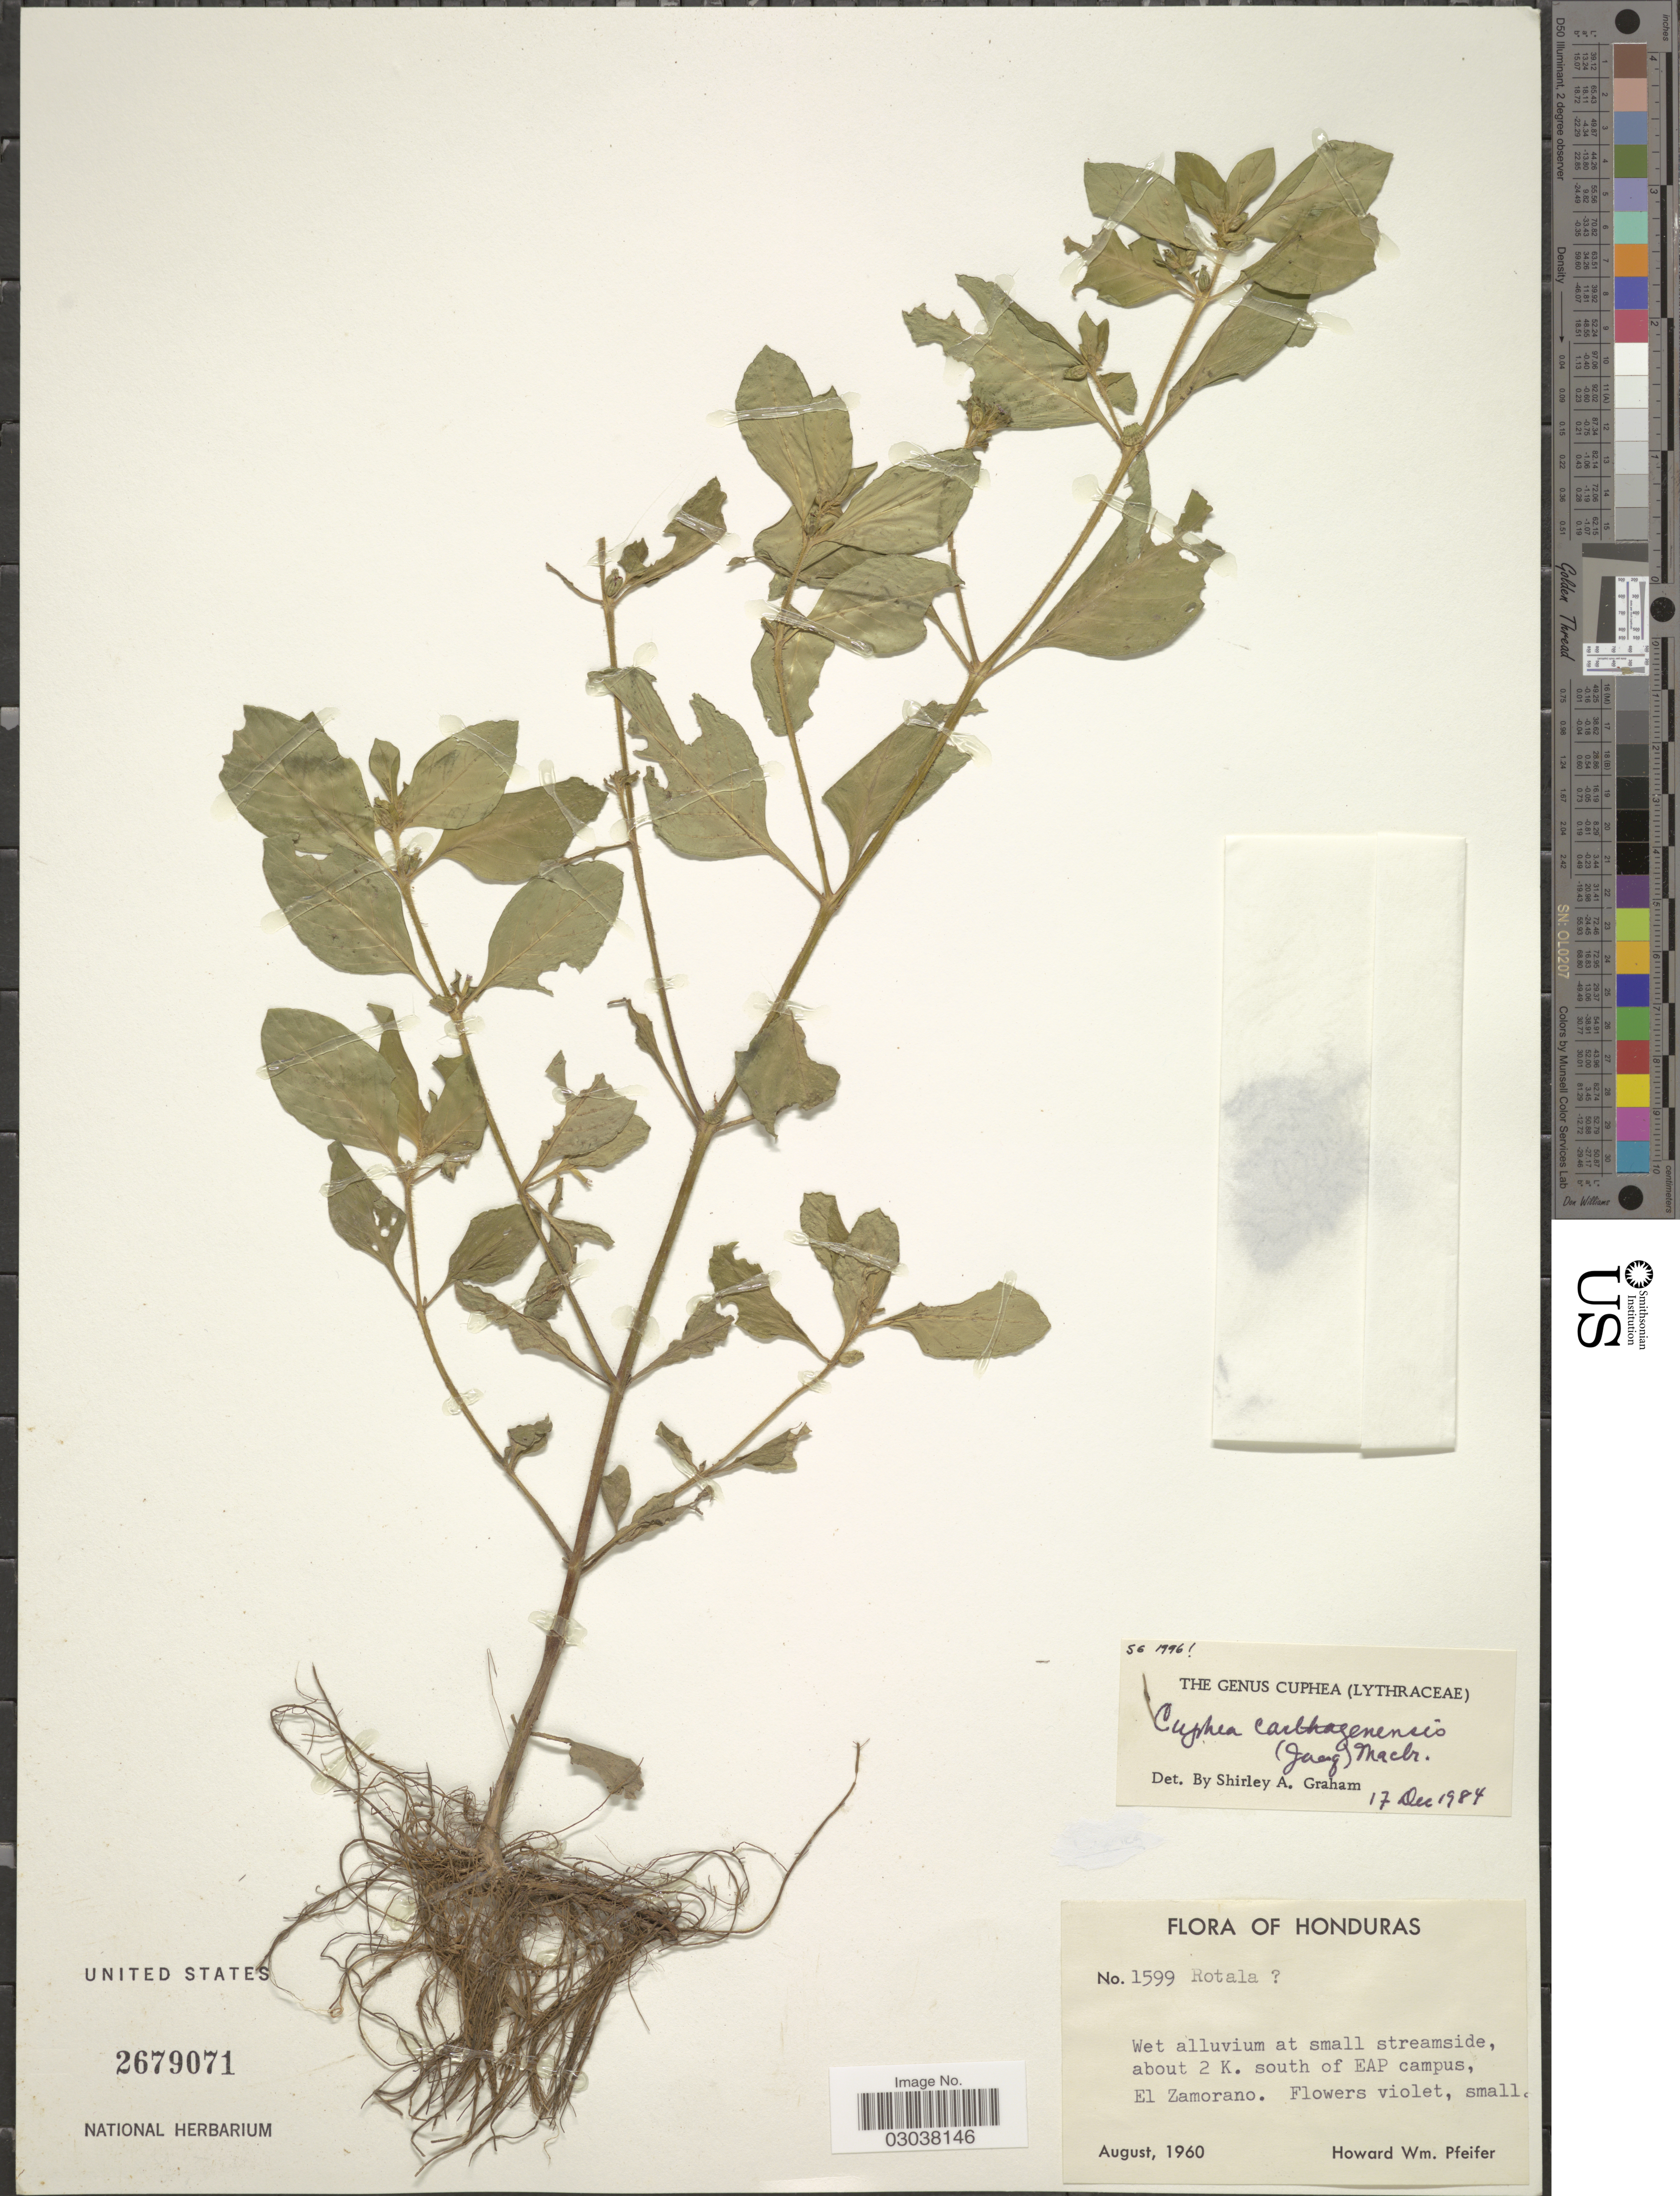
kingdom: Plantae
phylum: Tracheophyta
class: Magnoliopsida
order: Myrtales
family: Lythraceae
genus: Cuphea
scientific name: Cuphea carthagenensis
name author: (Jacq.) J.F. Macbr.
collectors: H. W. Pfeifer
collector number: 1599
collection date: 1960-08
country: Honduras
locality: About 2 K. south of EAP campus, El Zamorano.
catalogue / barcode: US 2679071